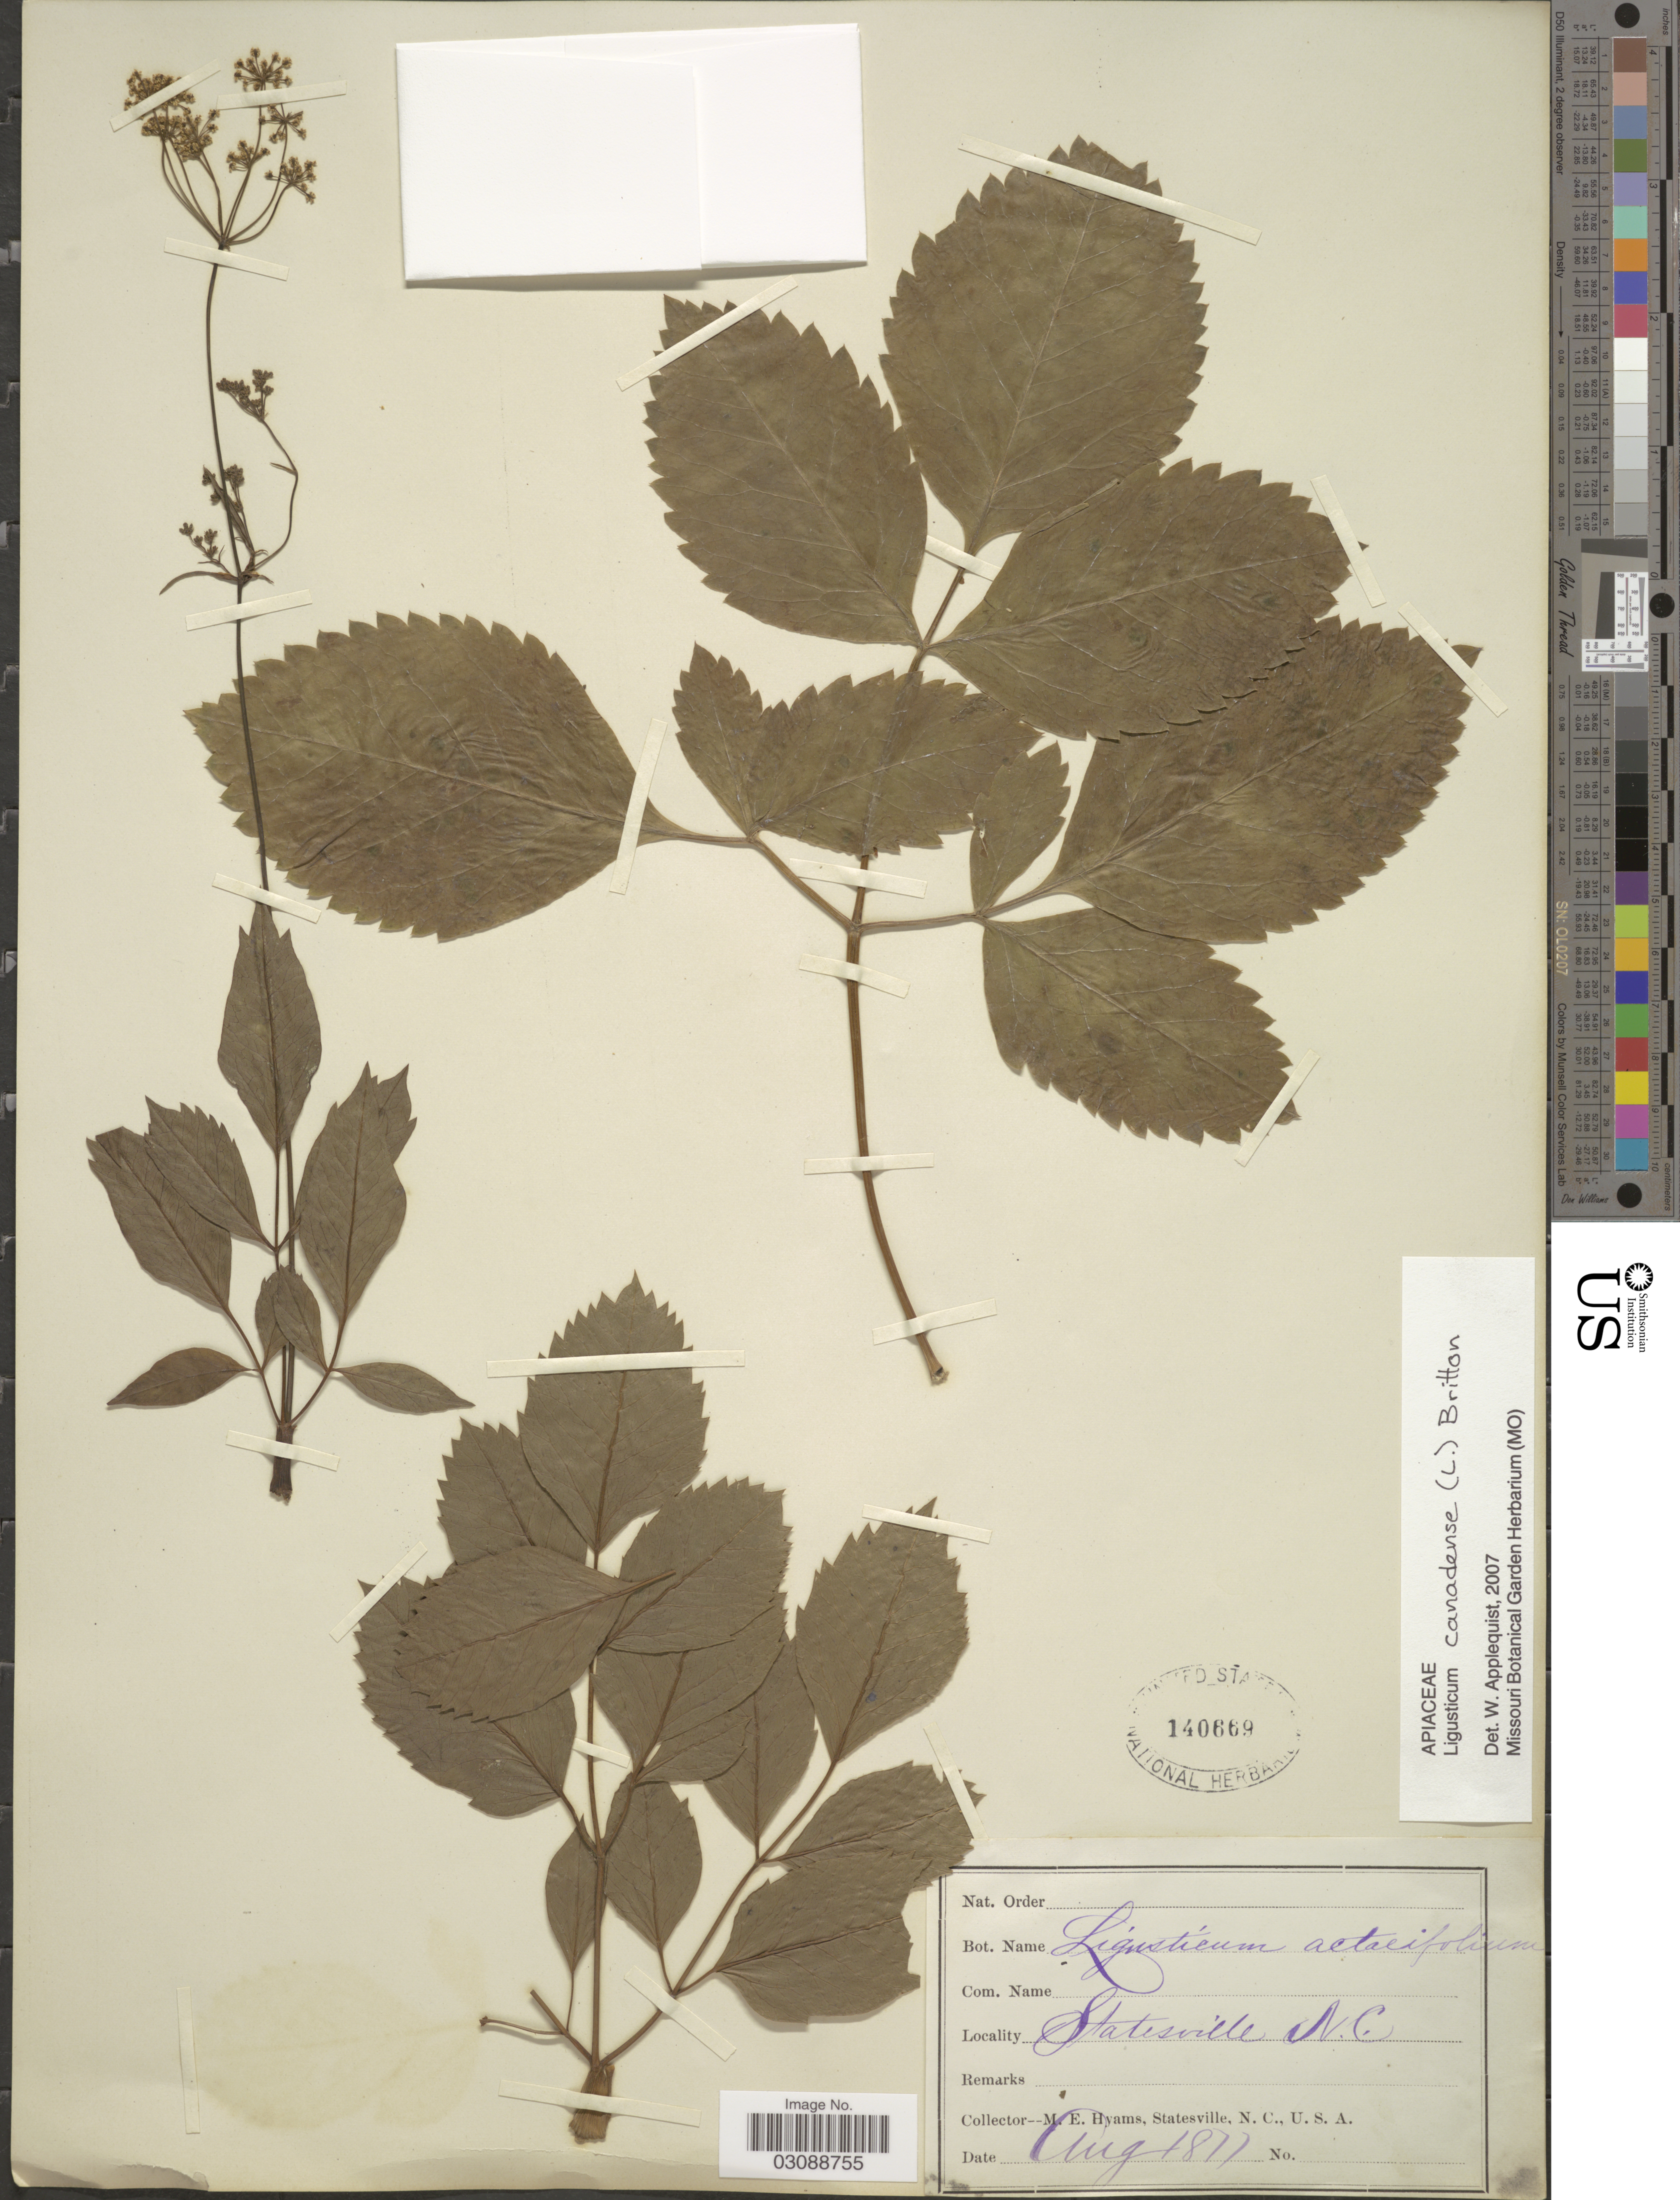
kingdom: Plantae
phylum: Tracheophyta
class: Magnoliopsida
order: Apiales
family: Apiaceae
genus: Ligusticum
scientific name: Ligusticum canadense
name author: (L.) Britton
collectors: M. E. Hyams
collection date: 1877-08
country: United States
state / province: North Carolina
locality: Statesville.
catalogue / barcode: US 140669